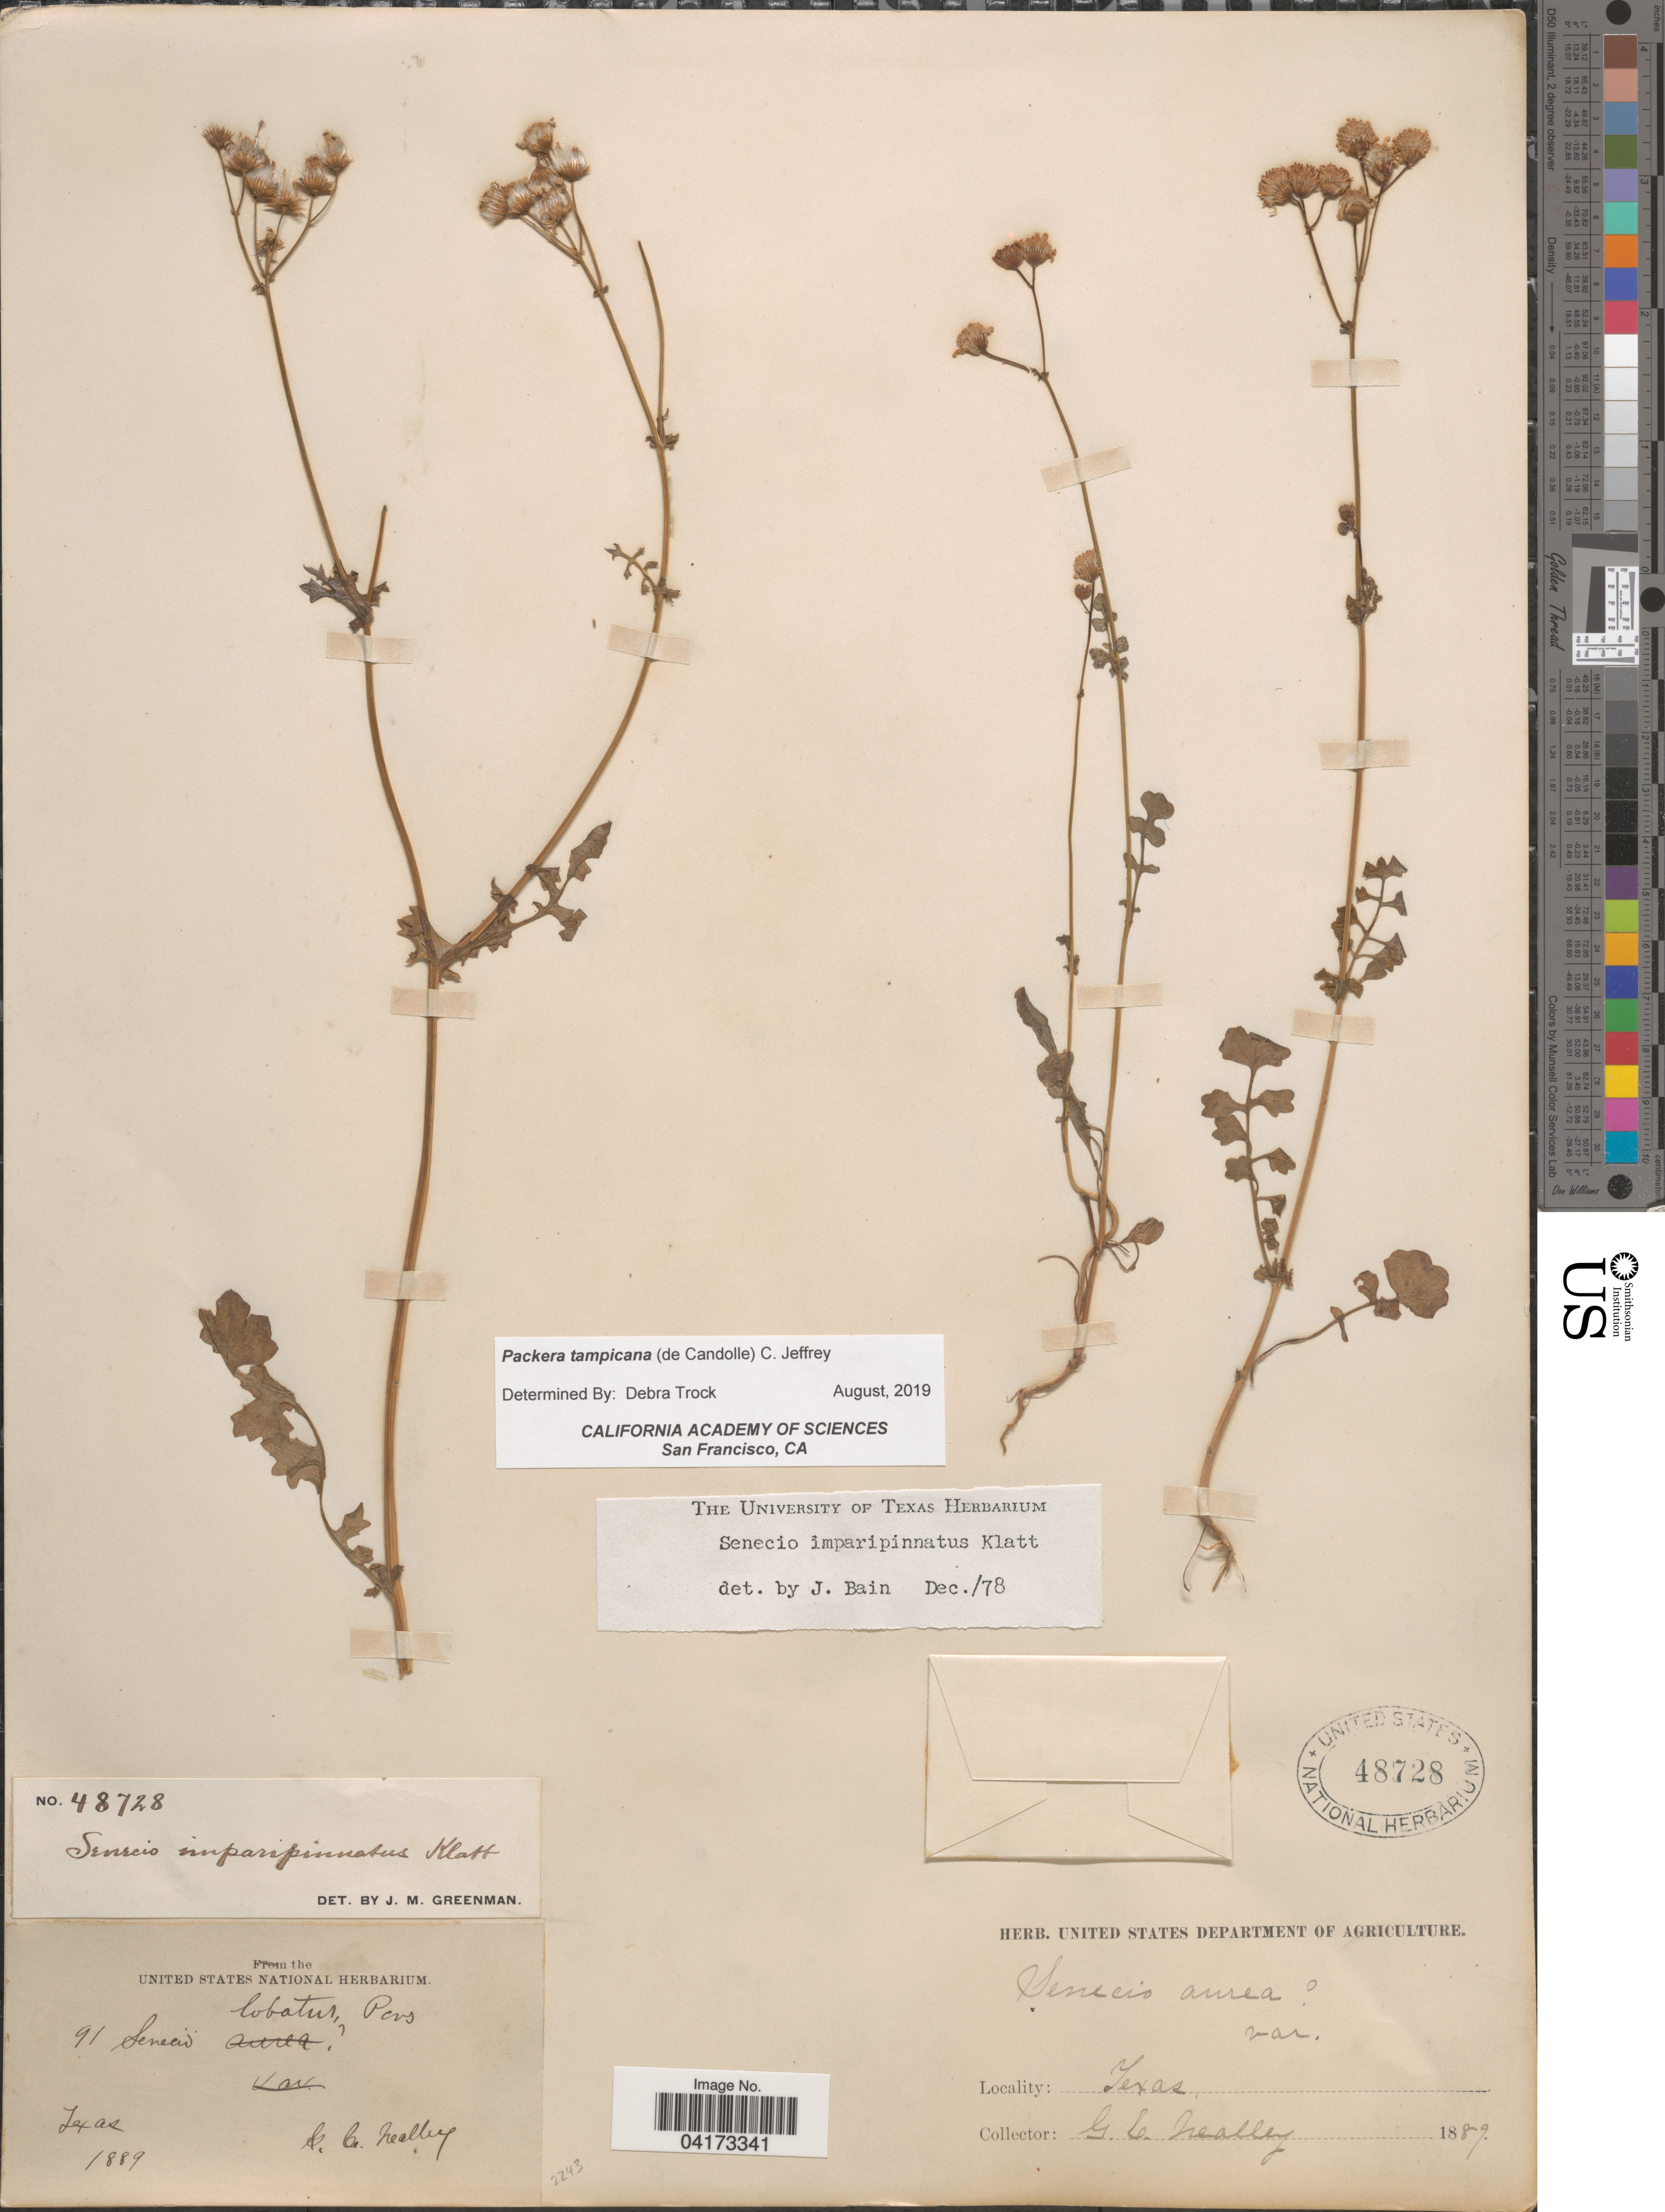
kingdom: Plantae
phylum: Tracheophyta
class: Magnoliopsida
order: Asterales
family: Asteraceae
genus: Packera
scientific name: Packera tampicana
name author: (DC.) C. Jeffrey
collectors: G. C. Nealley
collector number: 91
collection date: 1889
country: United States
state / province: Texas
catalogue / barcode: US 48728